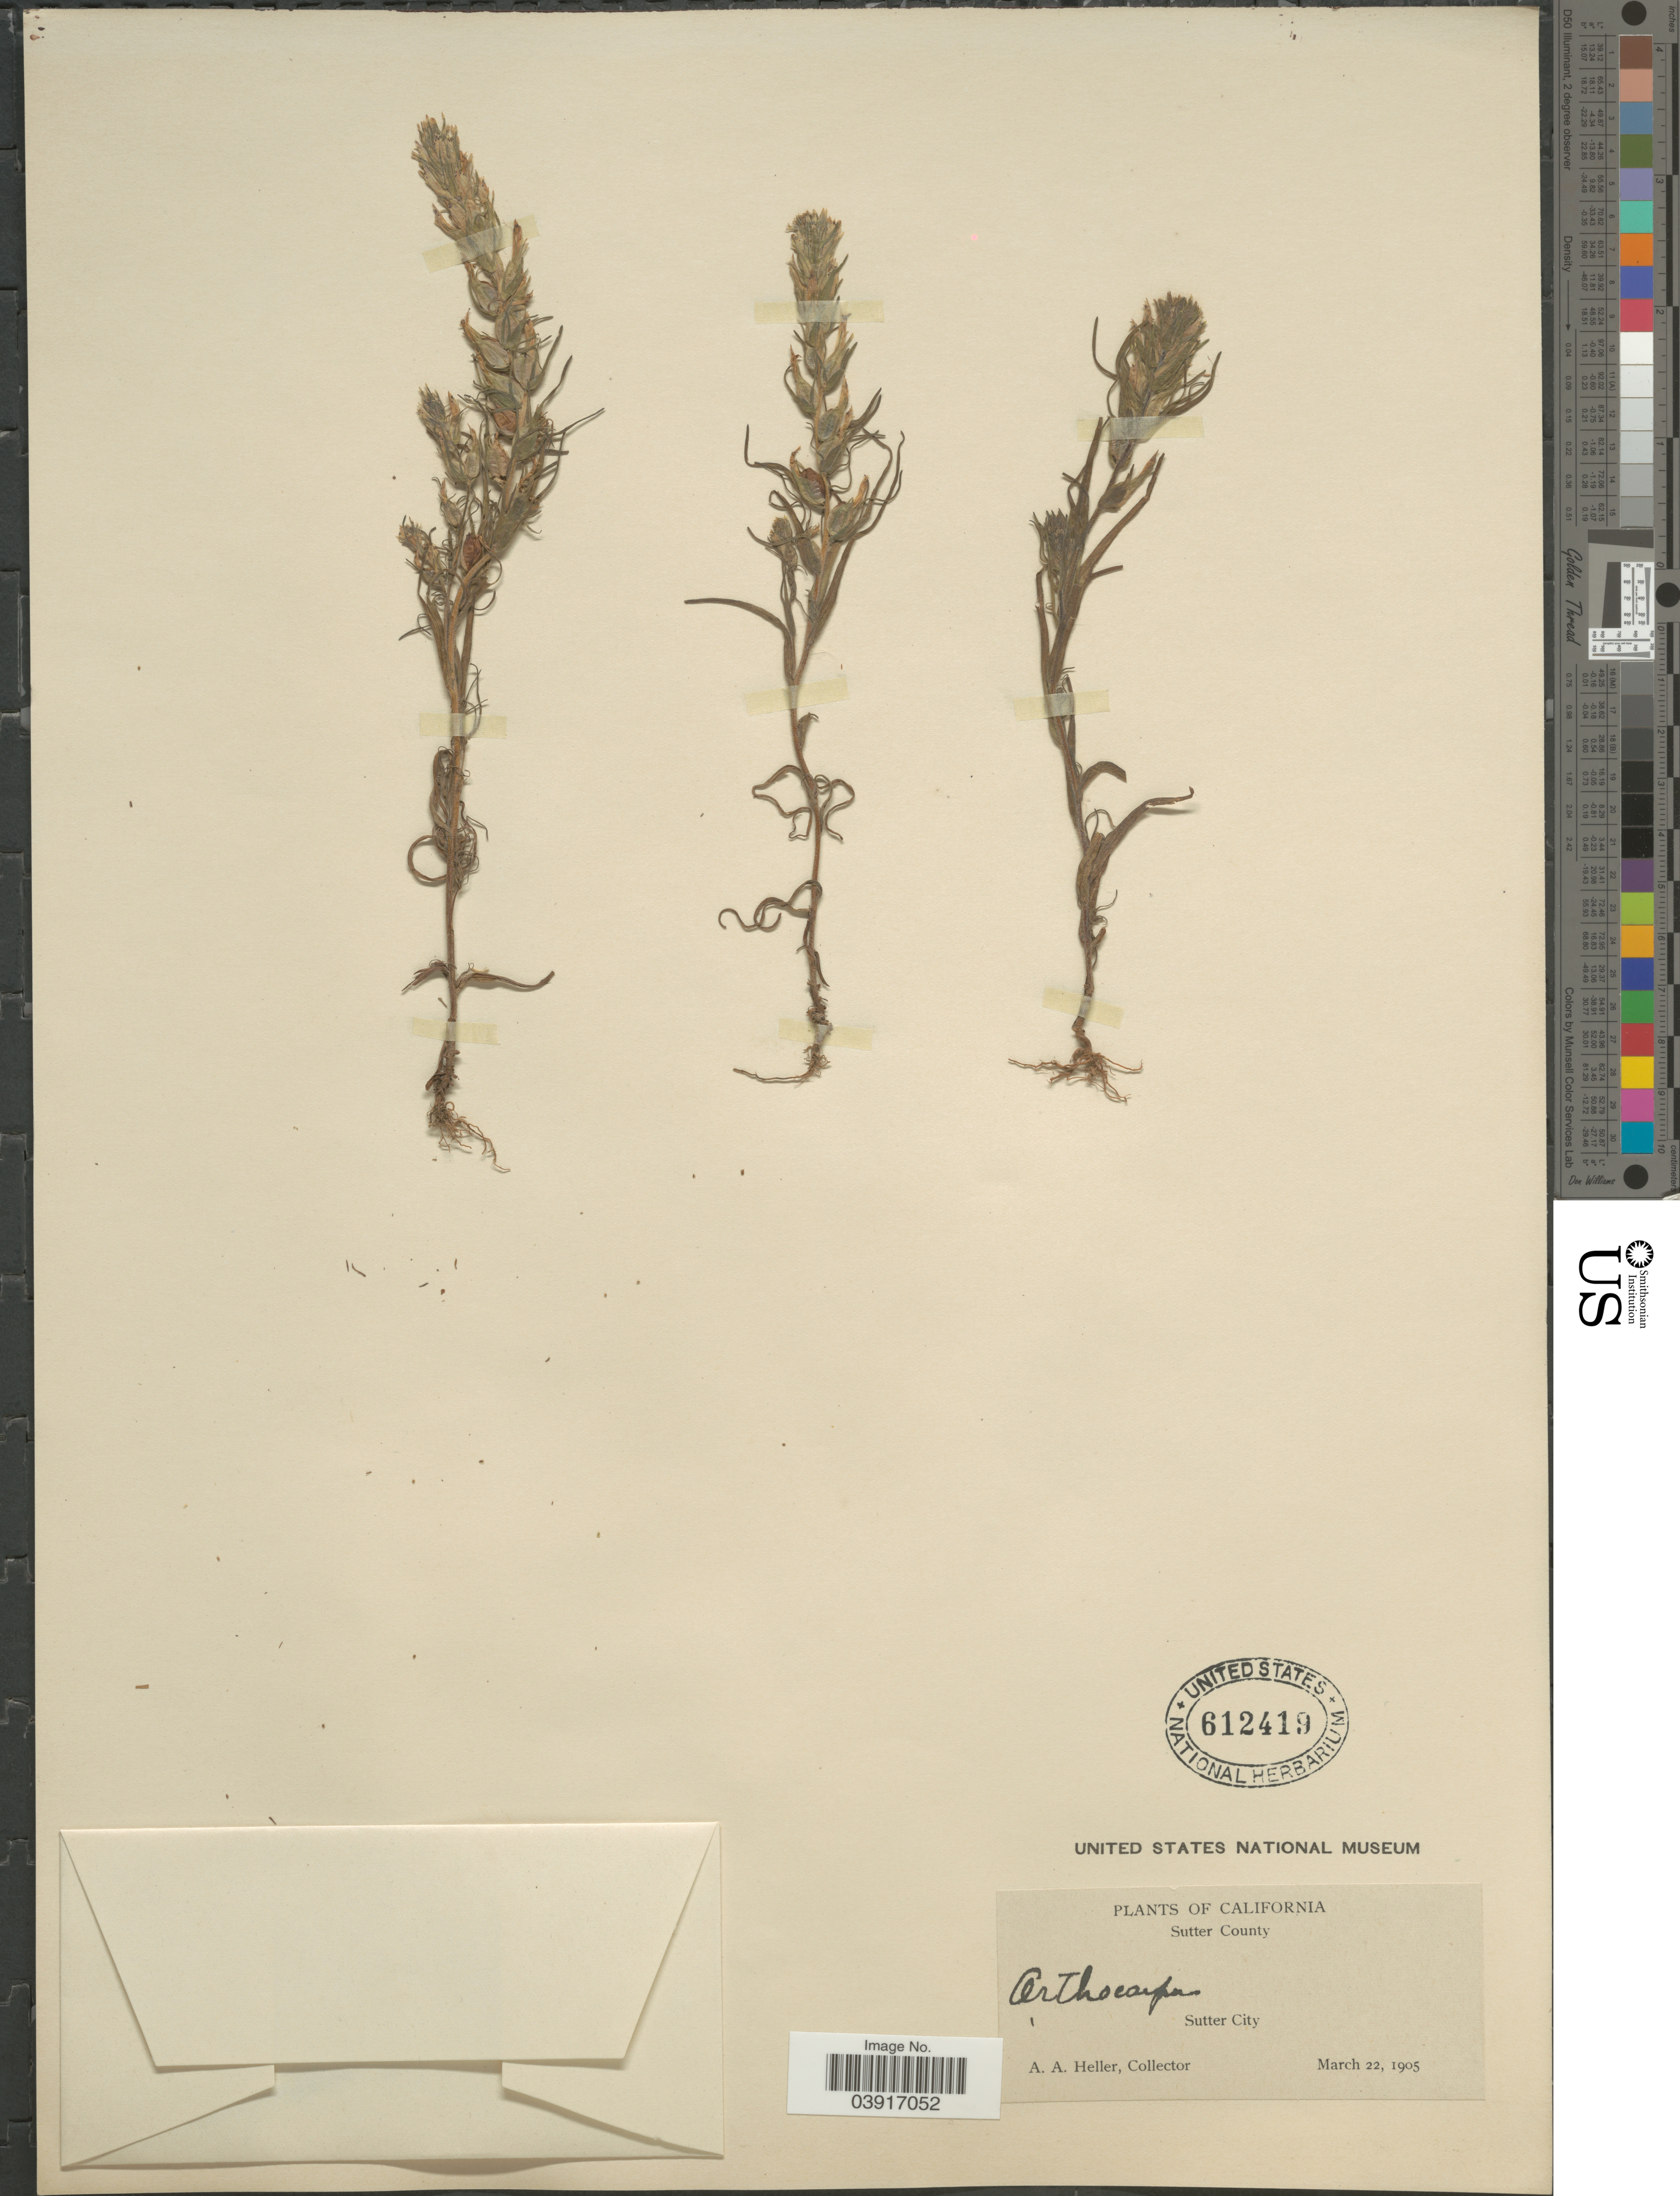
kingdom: Plantae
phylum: Tracheophyta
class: Magnoliopsida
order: Lamiales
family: Orobanchaceae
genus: Orthocarpus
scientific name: Orthocarpus attenuatus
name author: A. Gray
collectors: A. A. Heller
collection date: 1905-03-22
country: United States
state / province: California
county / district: Sutter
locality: Sutter County. Sutter City.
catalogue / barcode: US 612419